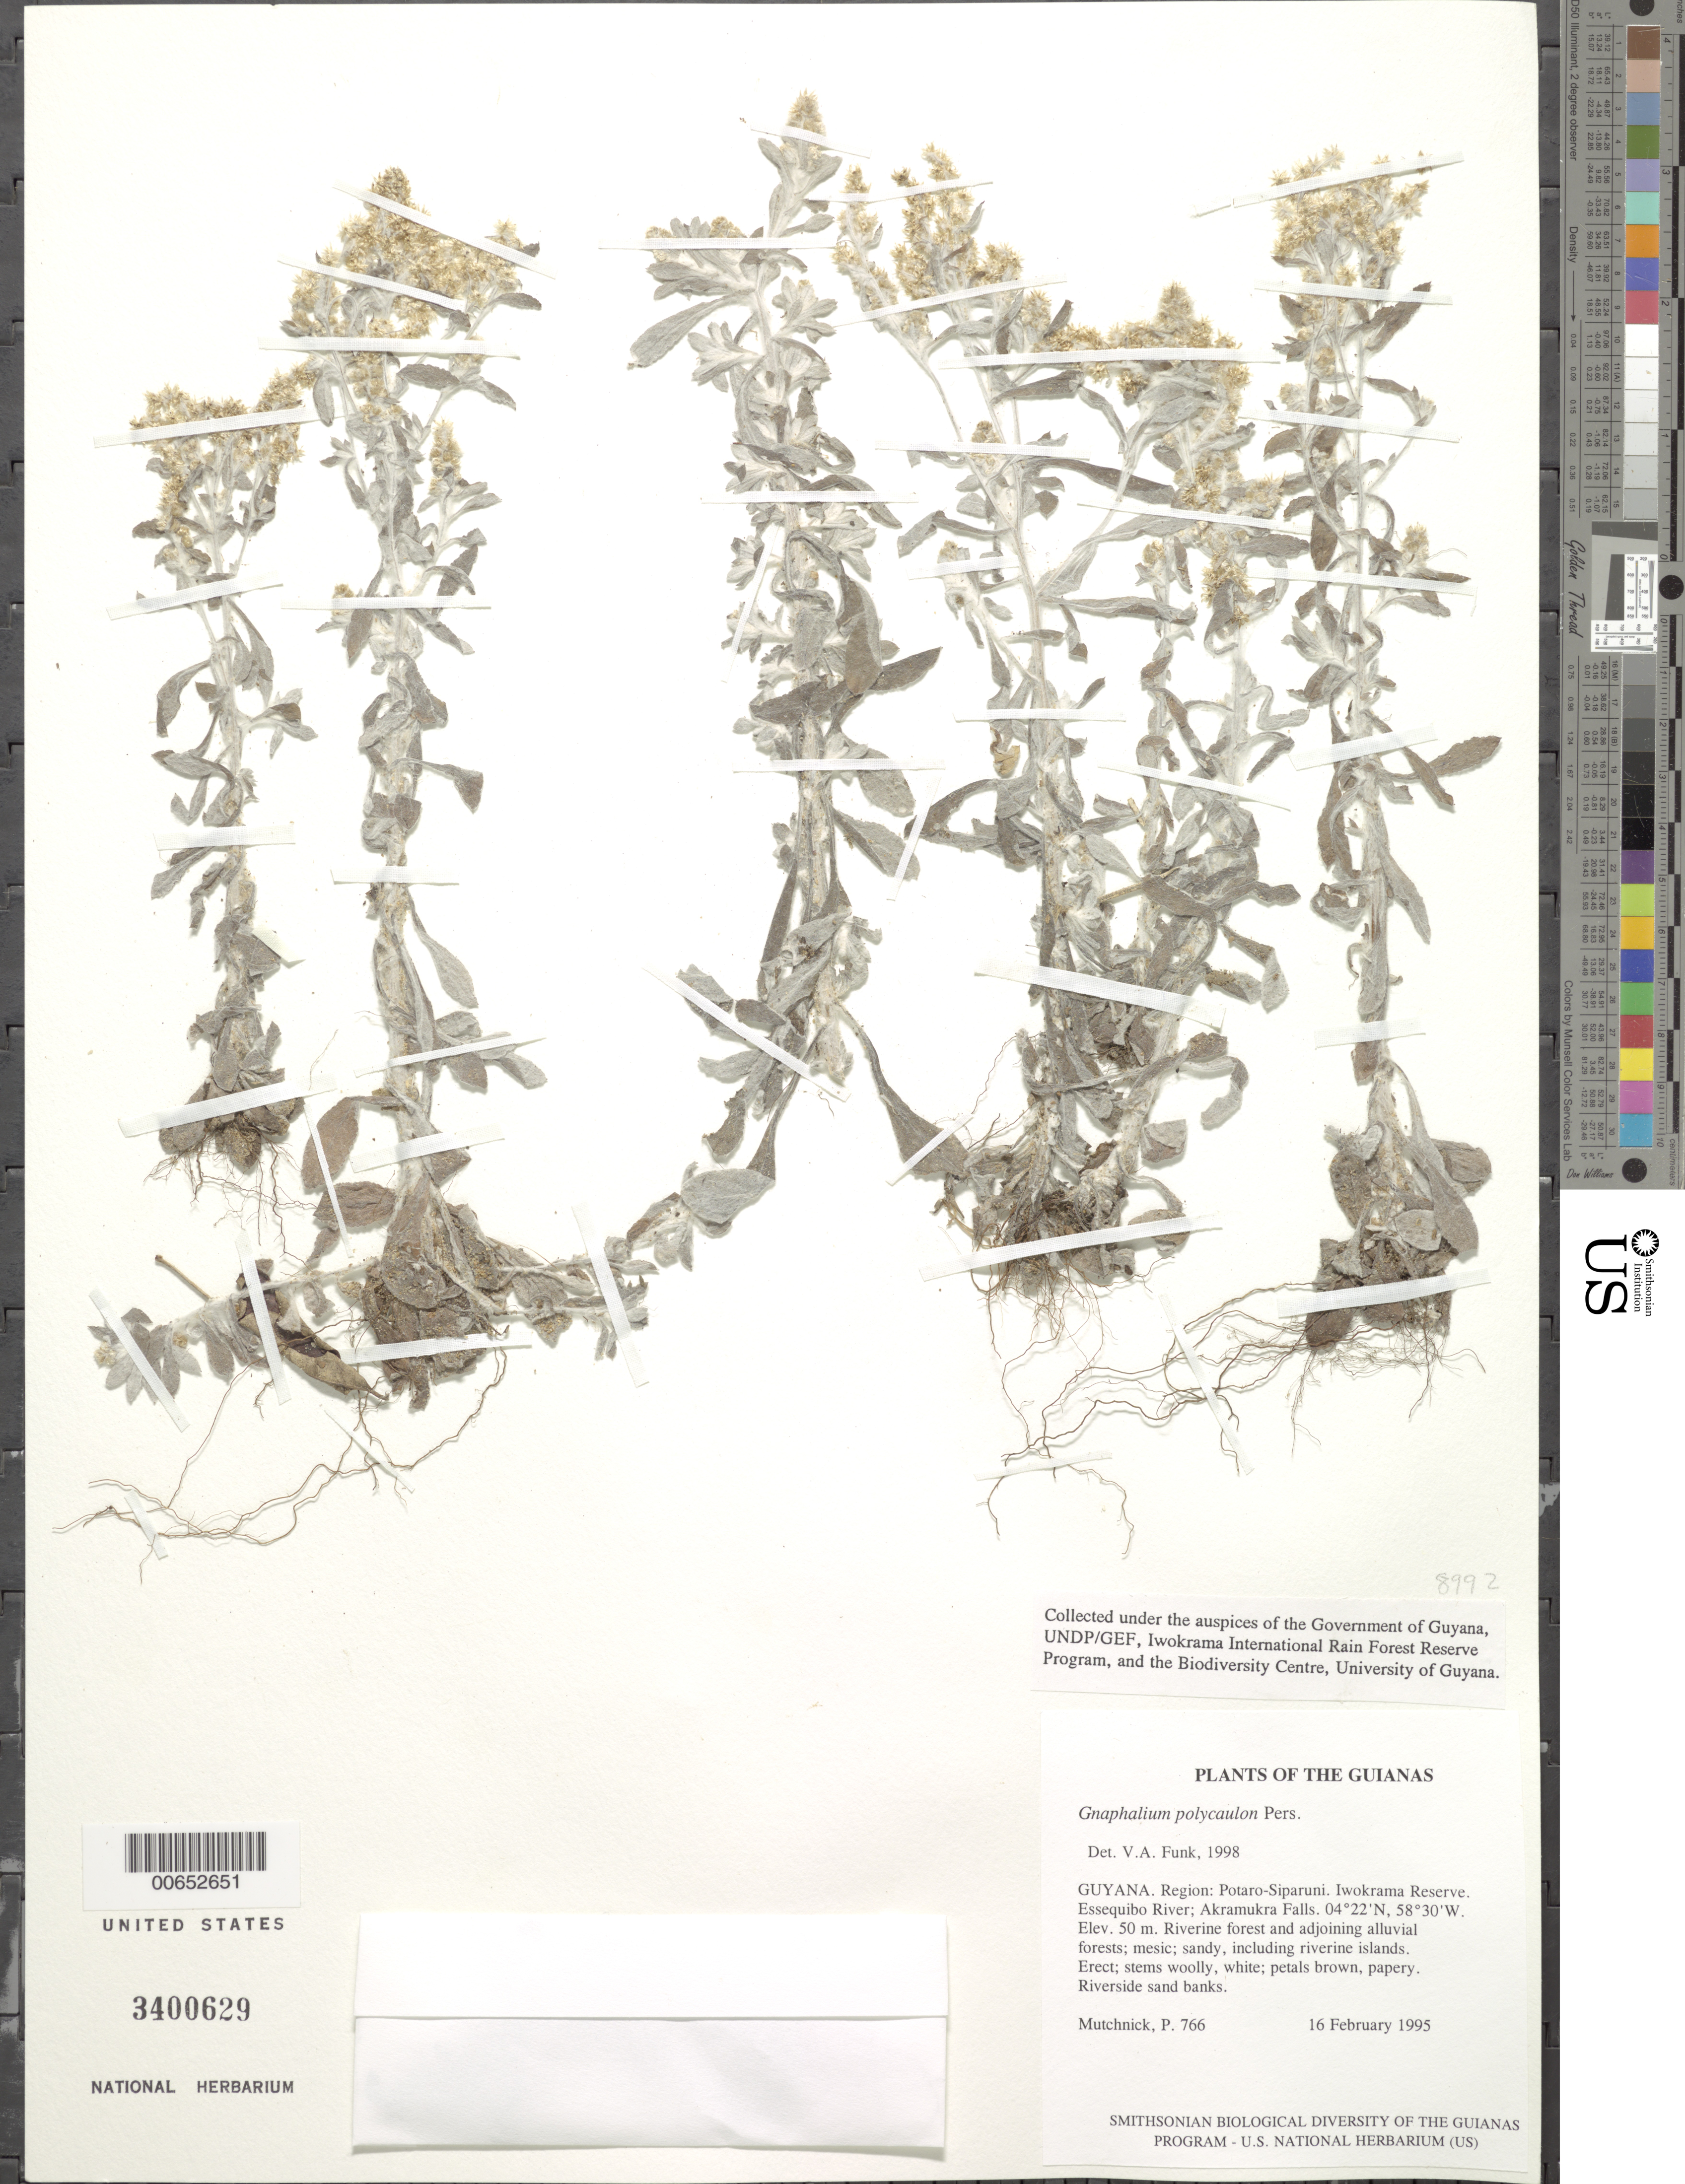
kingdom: Plantae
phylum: Tracheophyta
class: Magnoliopsida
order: Asterales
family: Asteraceae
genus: Gnaphalium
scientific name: Gnaphalium polycaulon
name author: Pers.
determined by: Funk, Vicki A., (BOT), Smithsonian Institution - National Museum of Natural History (UNITED STATES)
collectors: P. Mutchnick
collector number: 766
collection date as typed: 16 February 1995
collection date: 1995-02-16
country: Guyana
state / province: Potaro-Siparuni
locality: Iwokrama Reserve. Essequibo River; Akramukra Falls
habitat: Riverine forest and adjoining alluvial forests; mesic; sandy, including riverine islands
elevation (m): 50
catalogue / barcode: US 3400629